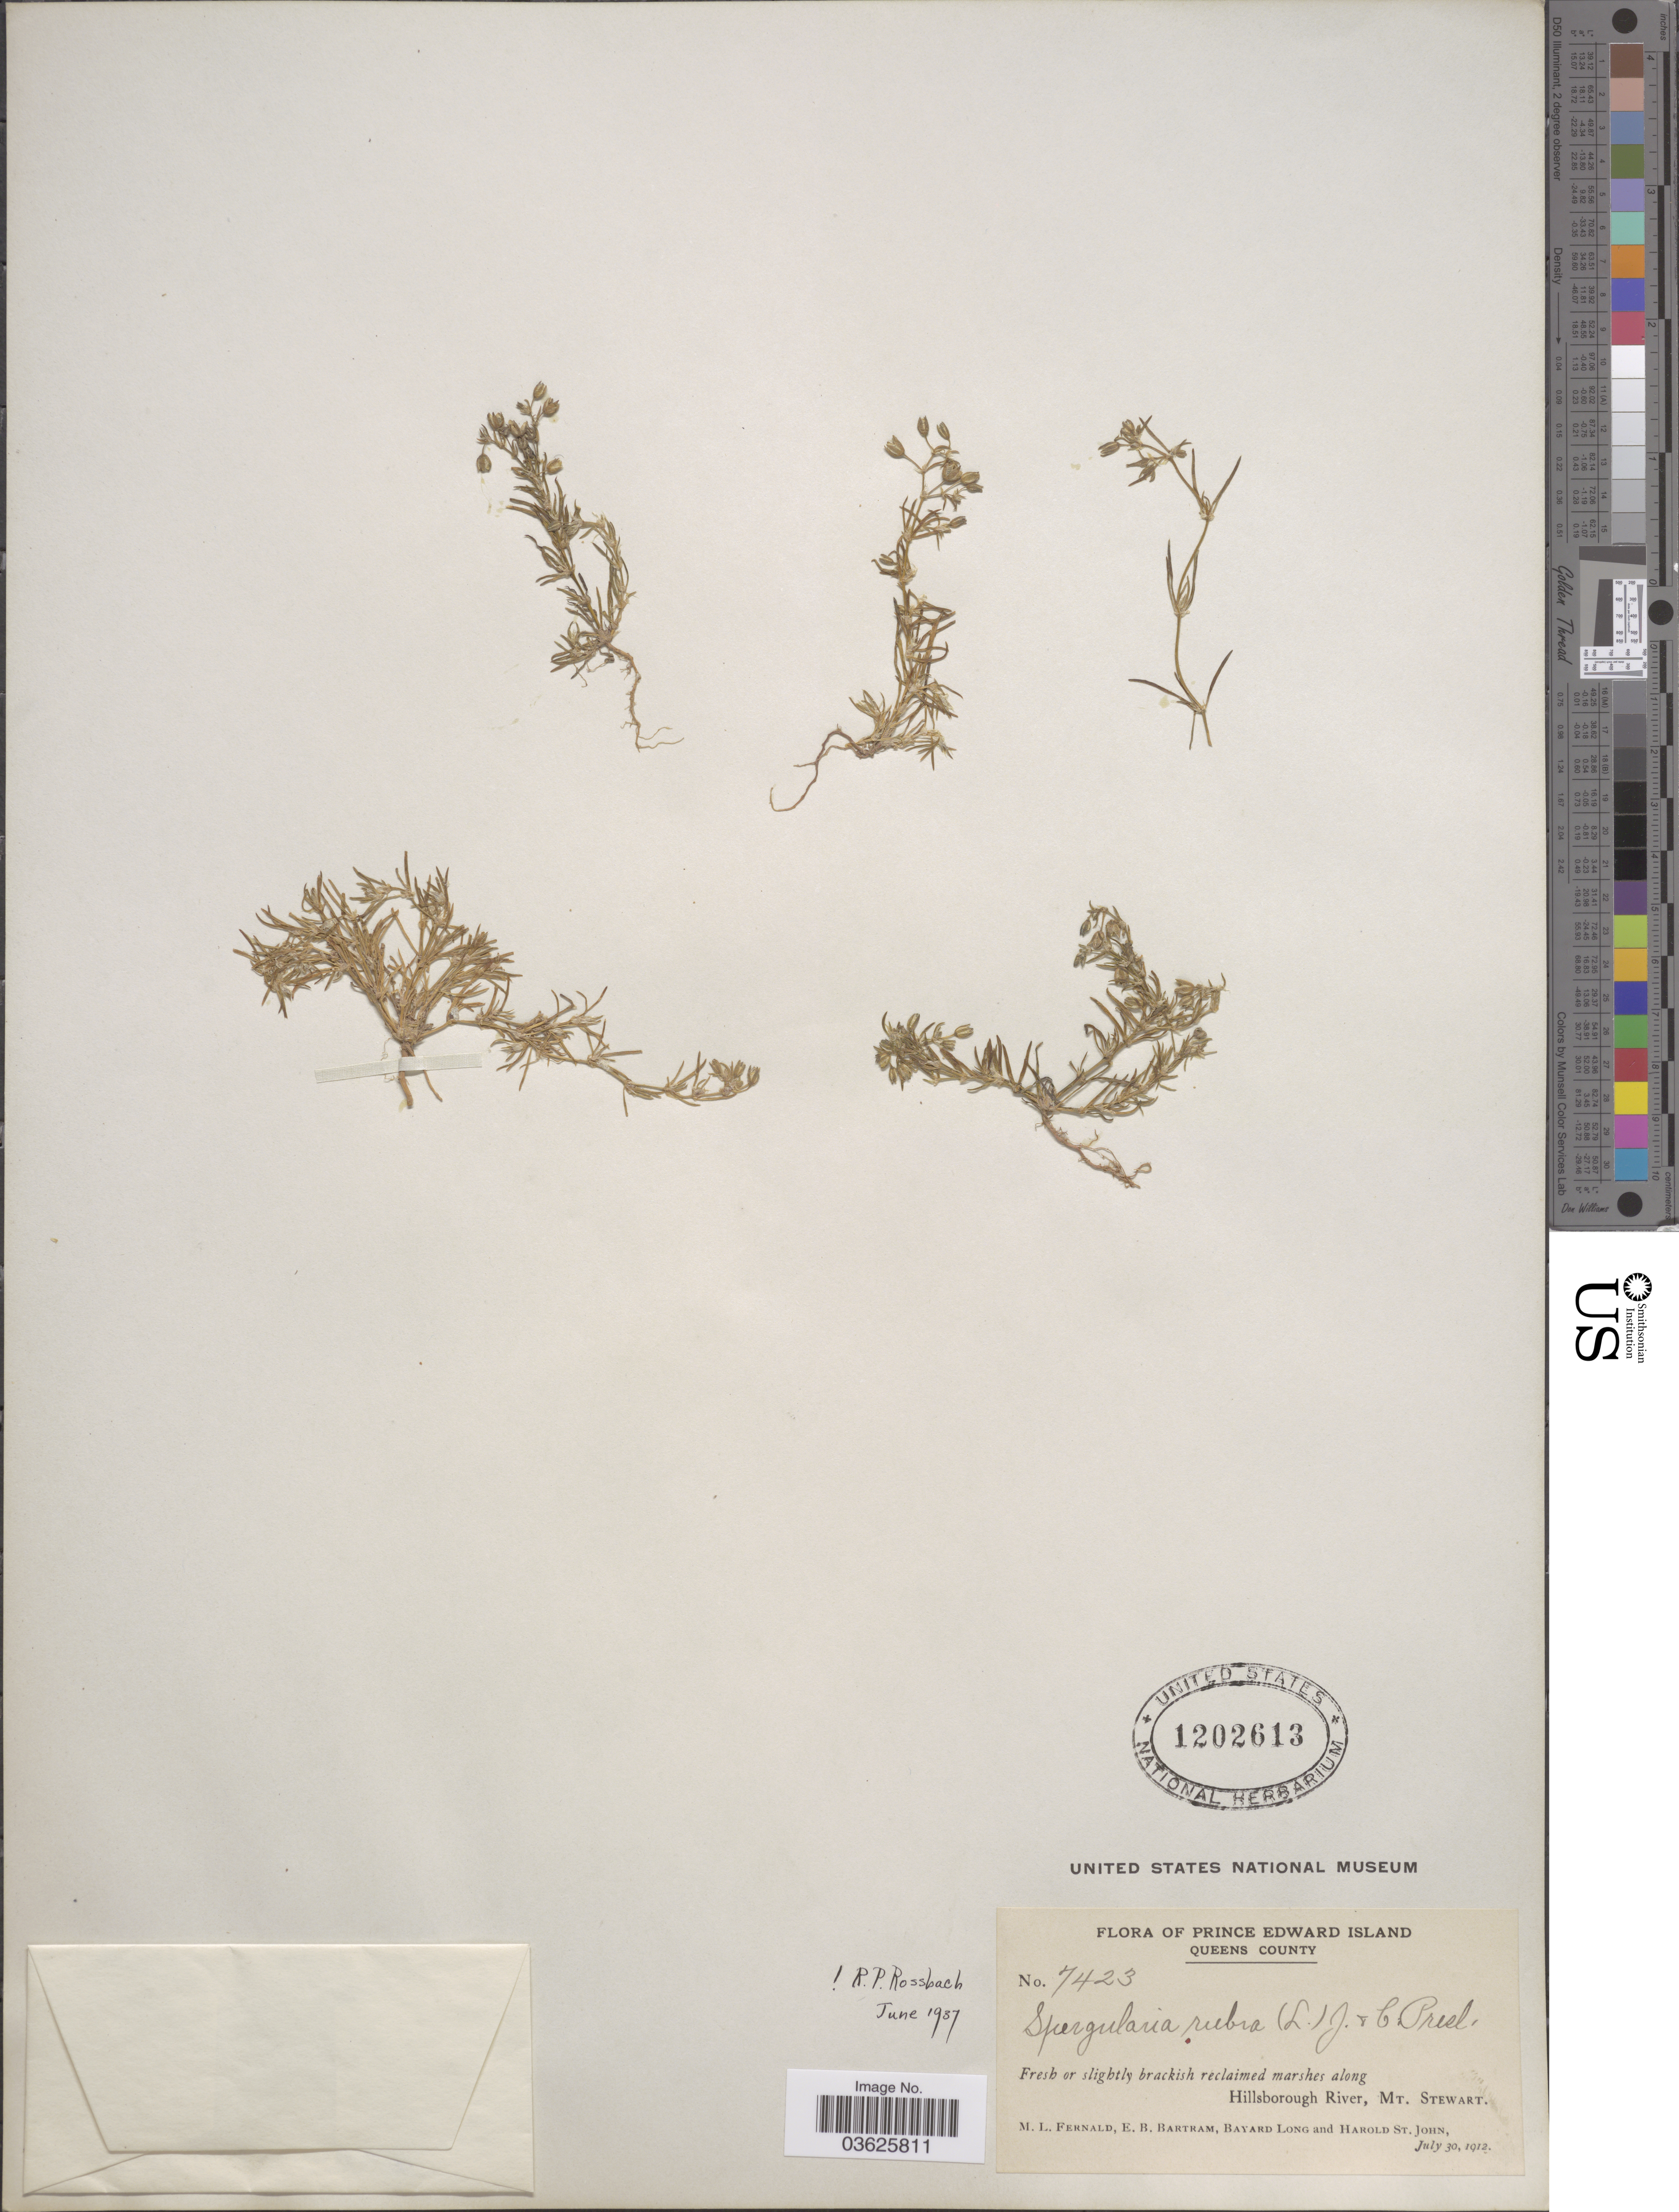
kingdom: Plantae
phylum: Tracheophyta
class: Magnoliopsida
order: Caryophyllales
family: Caryophyllaceae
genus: Spergularia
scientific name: Spergularia rubra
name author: (L.) J. Presl & C. Presl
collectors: M. L. Fernald, E. B. Bartram, B. Long & H. St. John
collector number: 7423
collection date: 1912-07-30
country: Canada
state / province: Prince Edward Island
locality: Queens County. Hillsborough River, Mt. Stewart.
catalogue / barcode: US 1202613